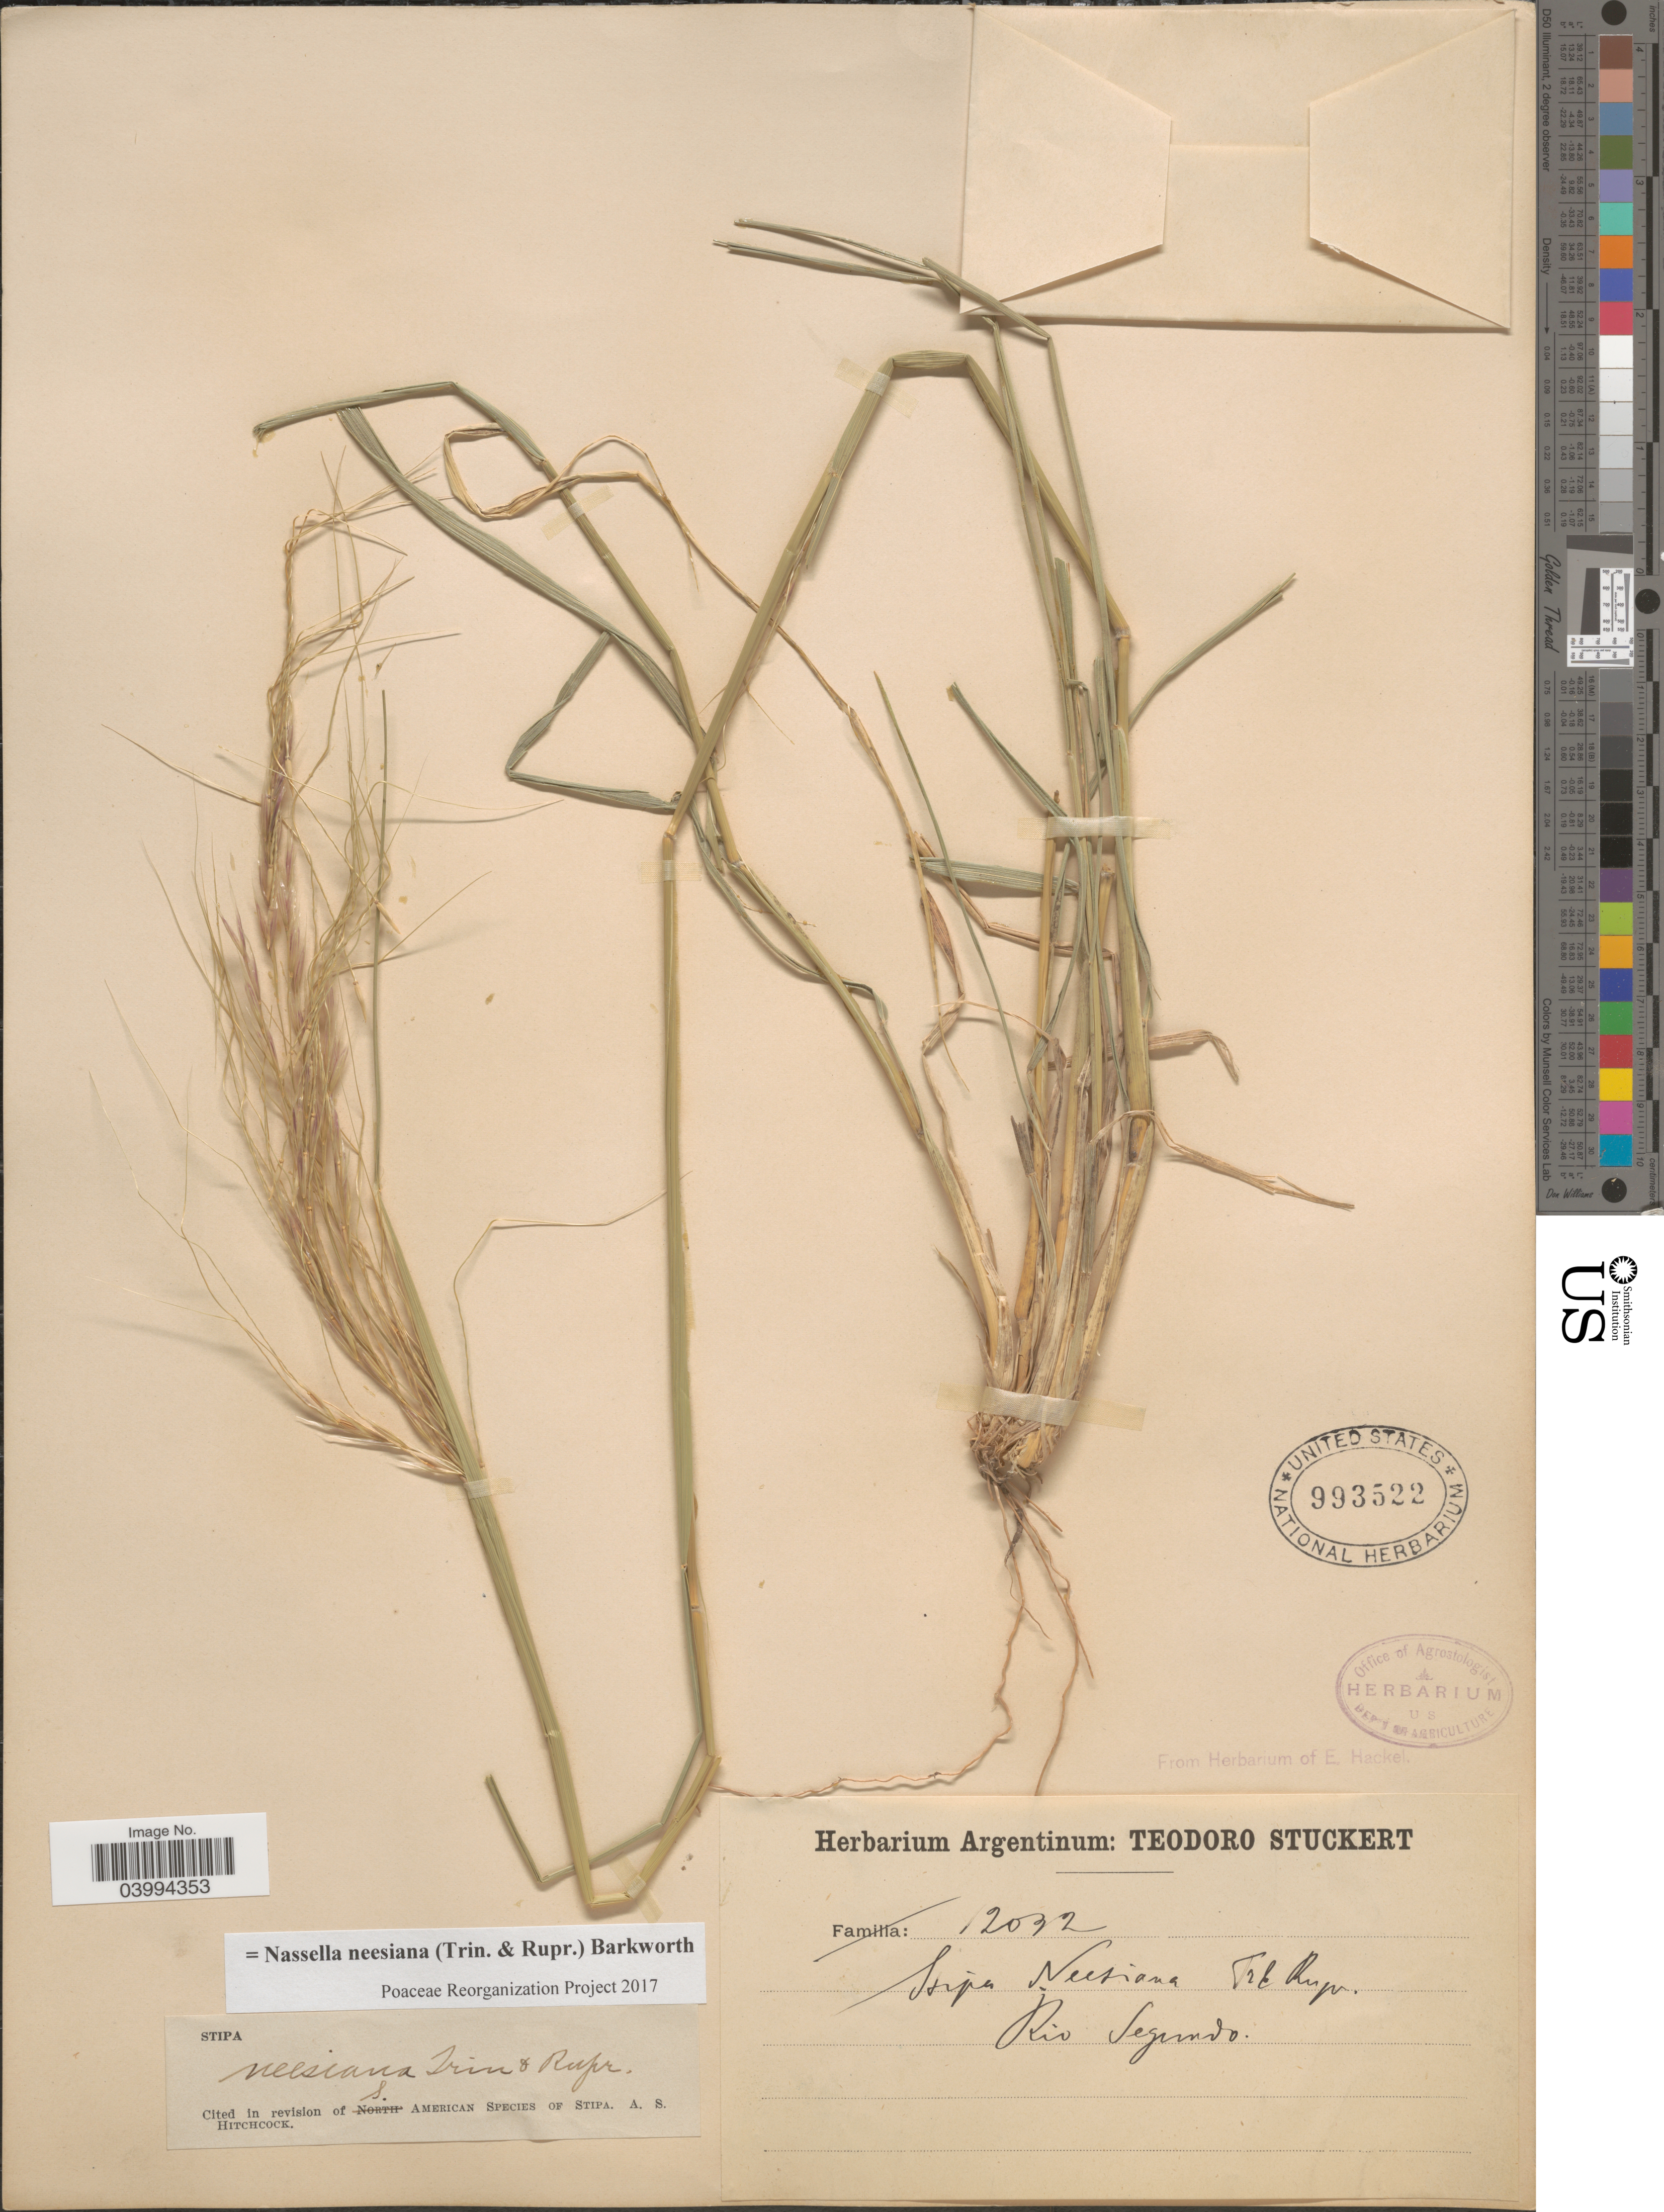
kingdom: Plantae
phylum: Tracheophyta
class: Liliopsida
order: Poales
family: Poaceae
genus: Nassella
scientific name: Nassella neesiana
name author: (Trin. & Rupr.) Barkworth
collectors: T. Stuckert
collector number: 12032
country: Argentina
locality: Rio Segundo.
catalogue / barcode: US 993522